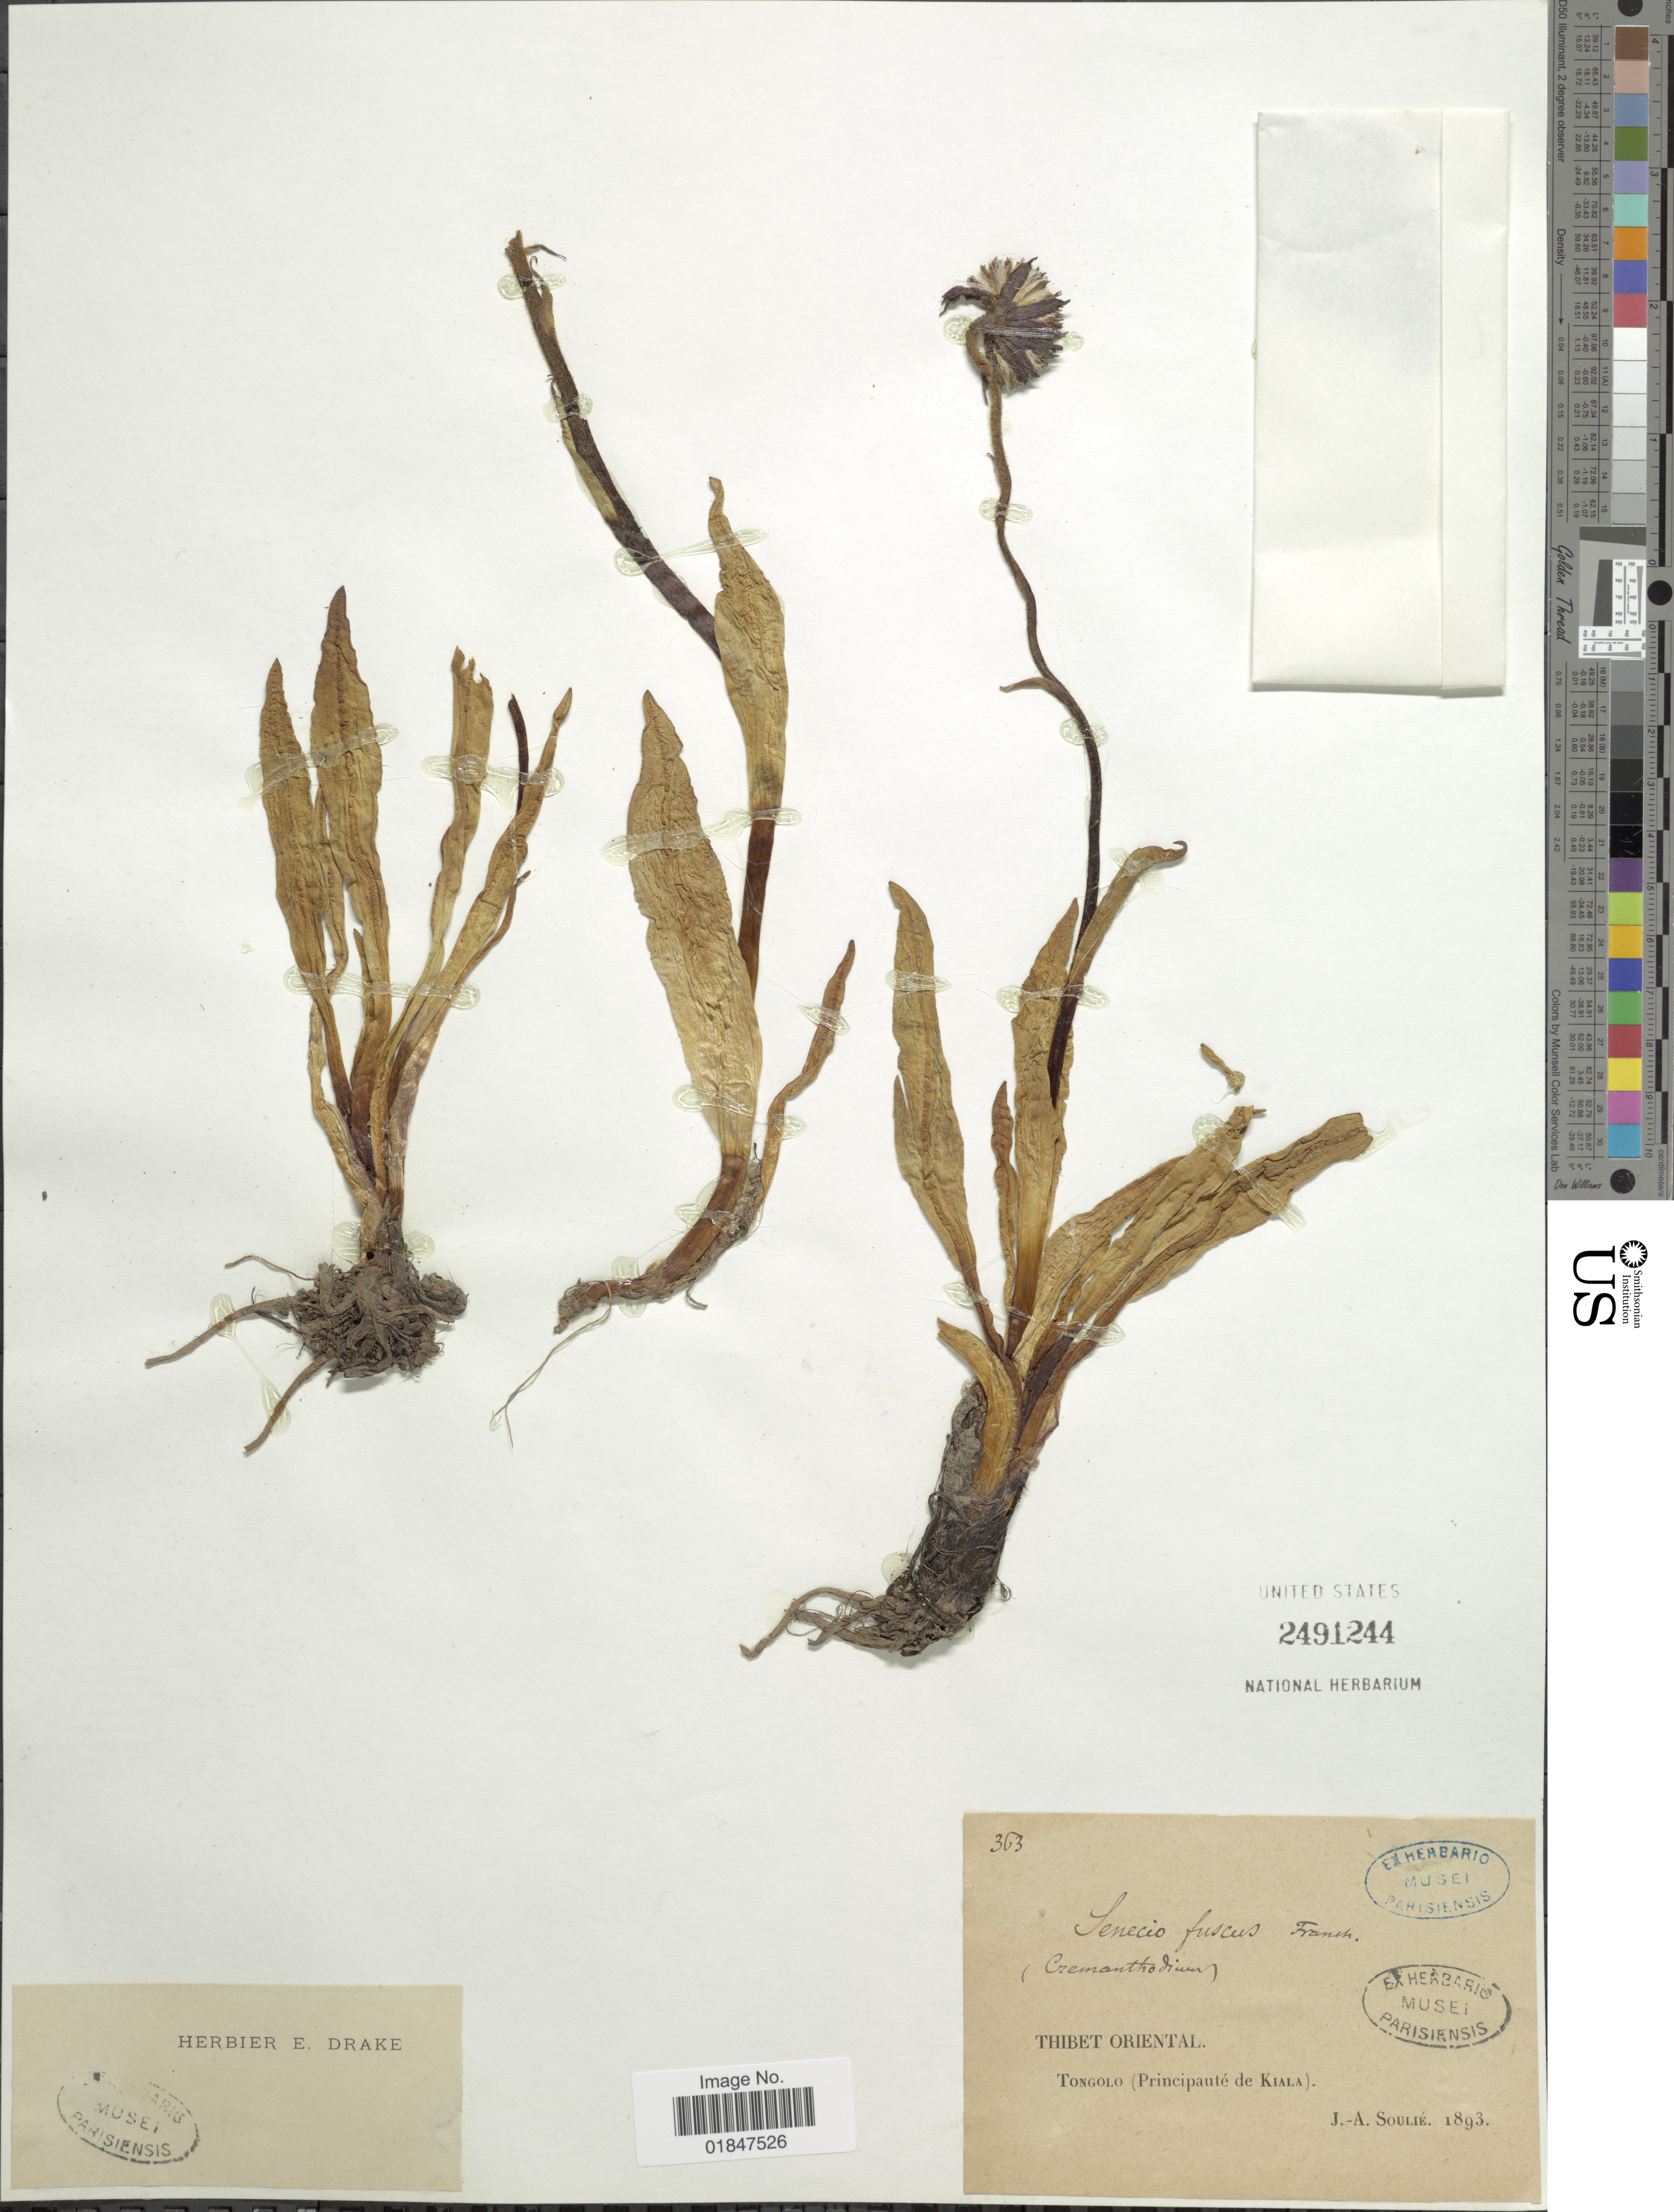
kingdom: Plantae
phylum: Tracheophyta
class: Magnoliopsida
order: Asterales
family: Asteraceae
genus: Cremanthodium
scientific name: Cremanthodium sp.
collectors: J. Soulié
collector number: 363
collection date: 1893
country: China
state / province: Xizang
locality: Thibet Oriental, Tongolo (Principaute de Kiala)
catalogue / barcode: US 2491244